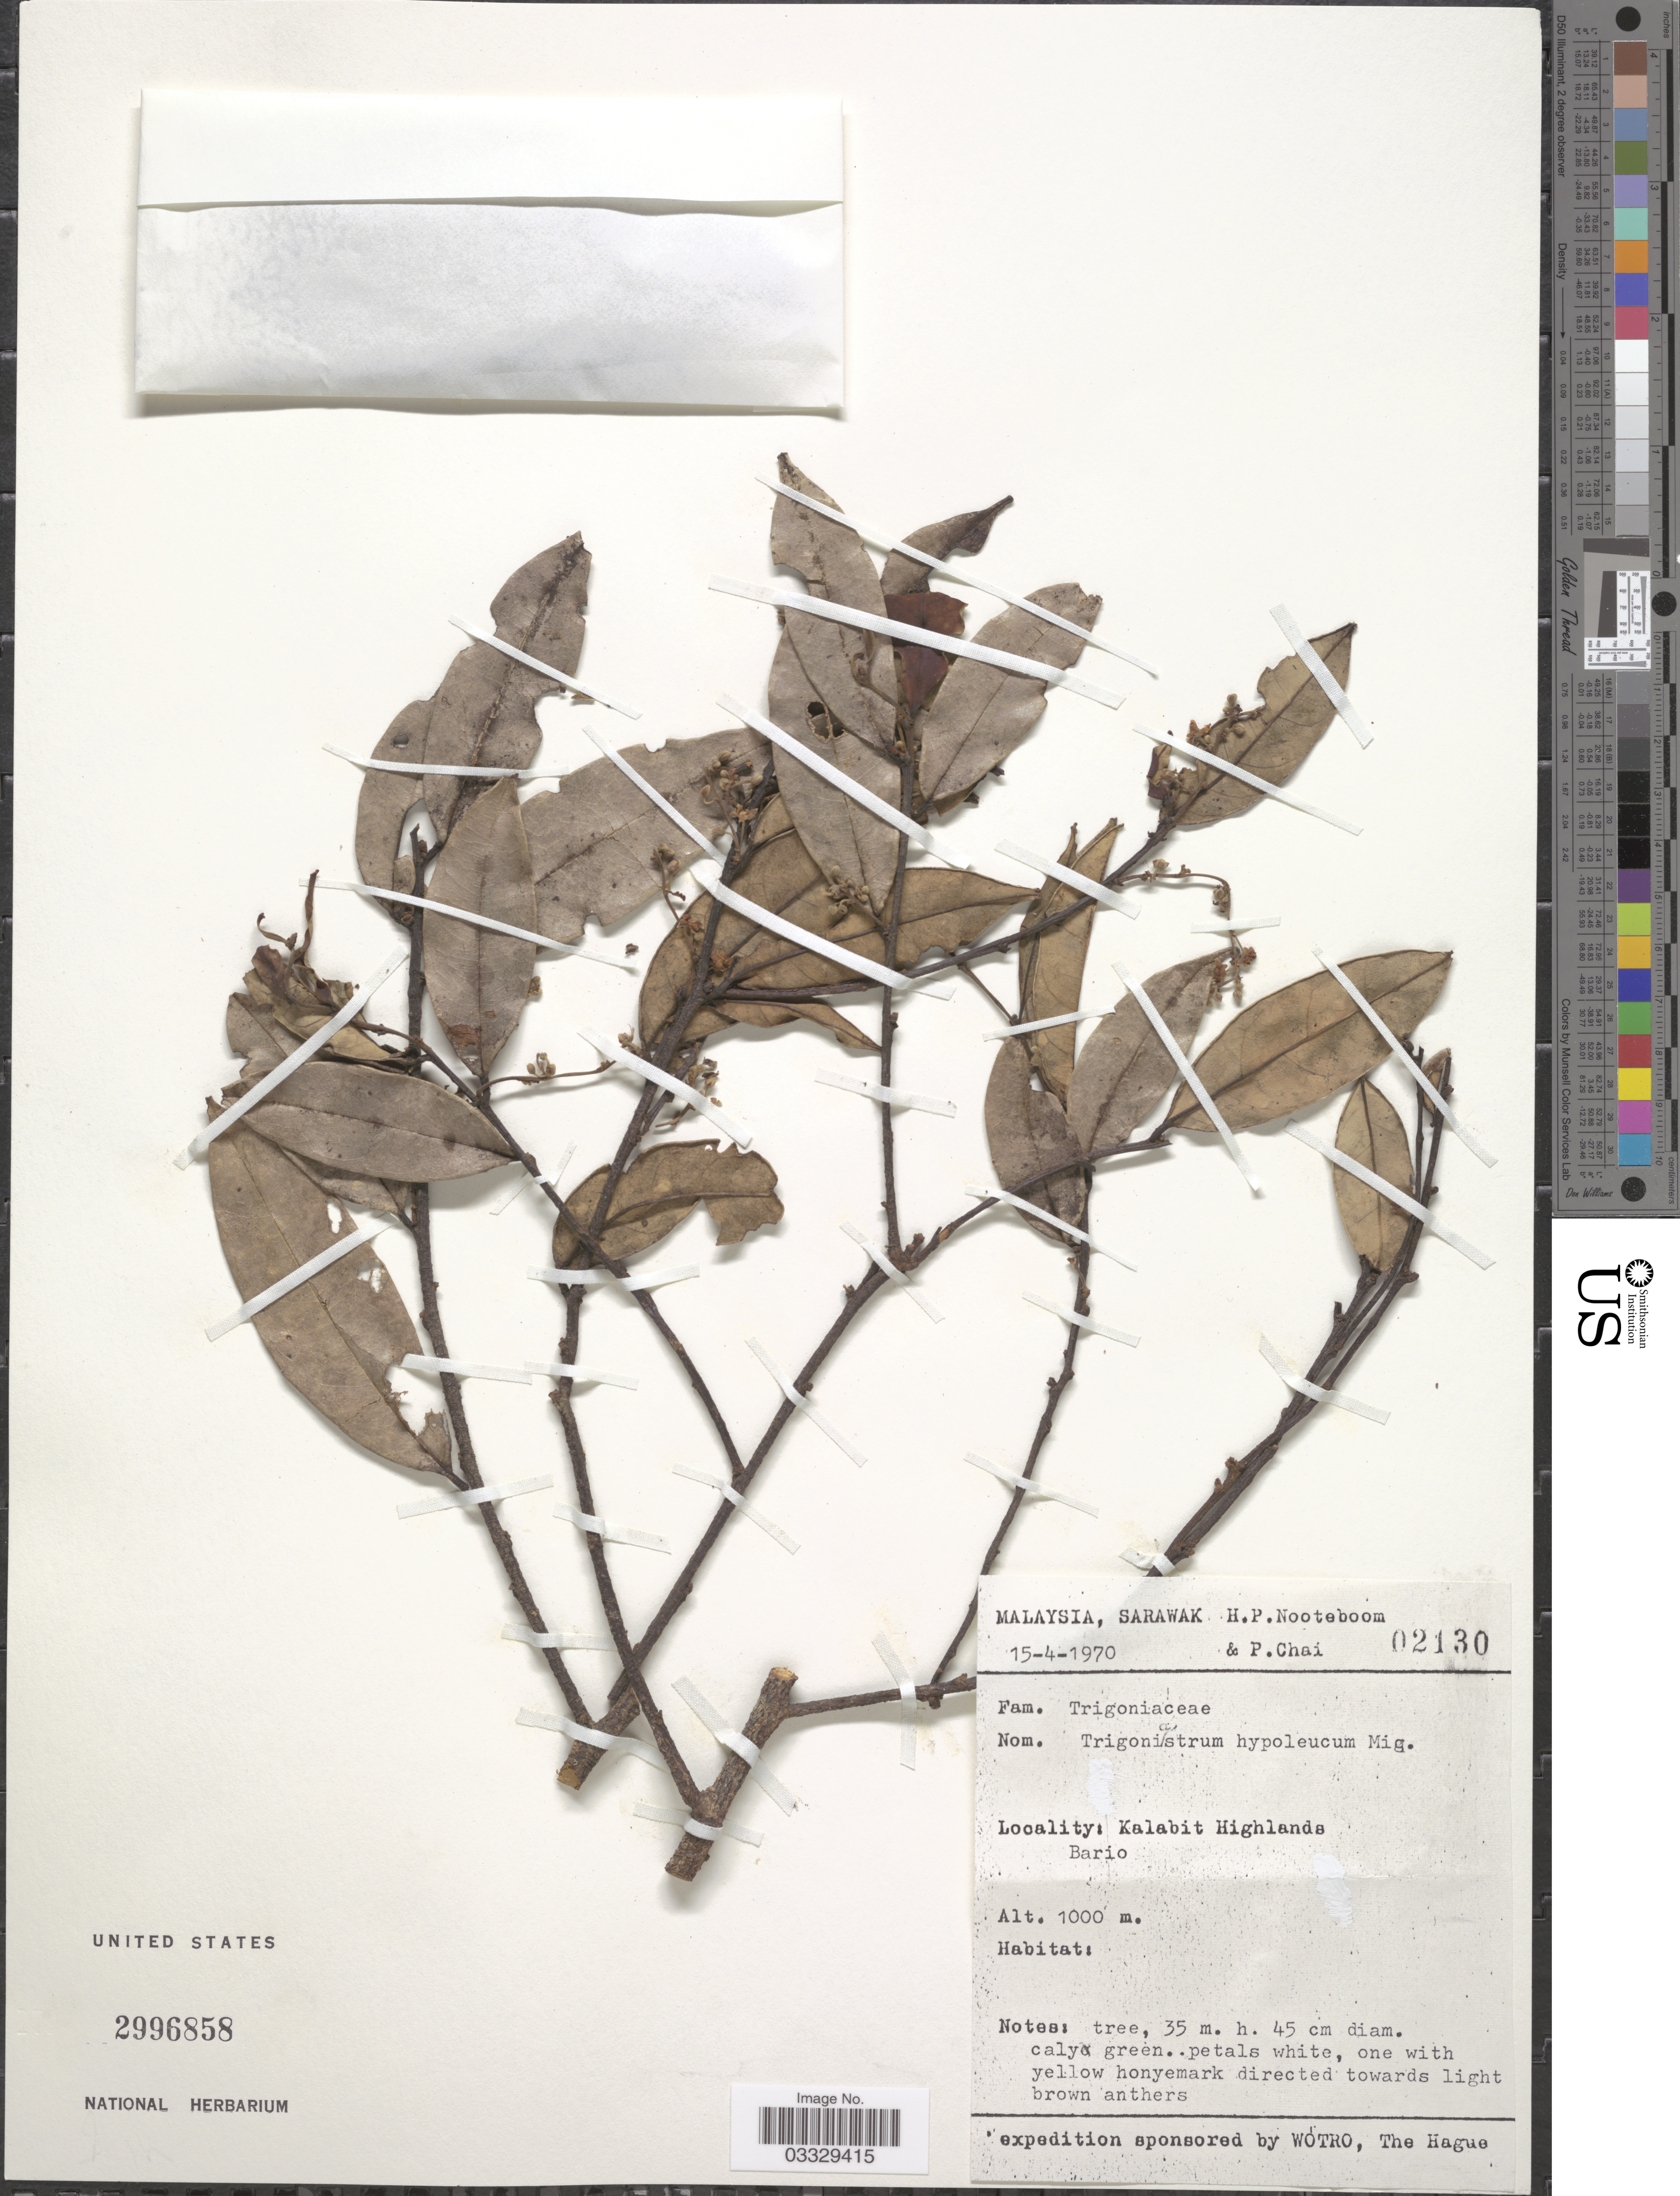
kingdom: Plantae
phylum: Tracheophyta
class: Magnoliopsida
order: Malpighiales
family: Trigoniaceae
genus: Trigoniastrum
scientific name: Trigoniastrum hypoleucum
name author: Miq.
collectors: H. P. Nooteboom & P. Chai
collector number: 02130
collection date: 1970-04-15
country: Malaysia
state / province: Sarawak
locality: Kalabit Highlands Bario.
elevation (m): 1000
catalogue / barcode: US 2996858